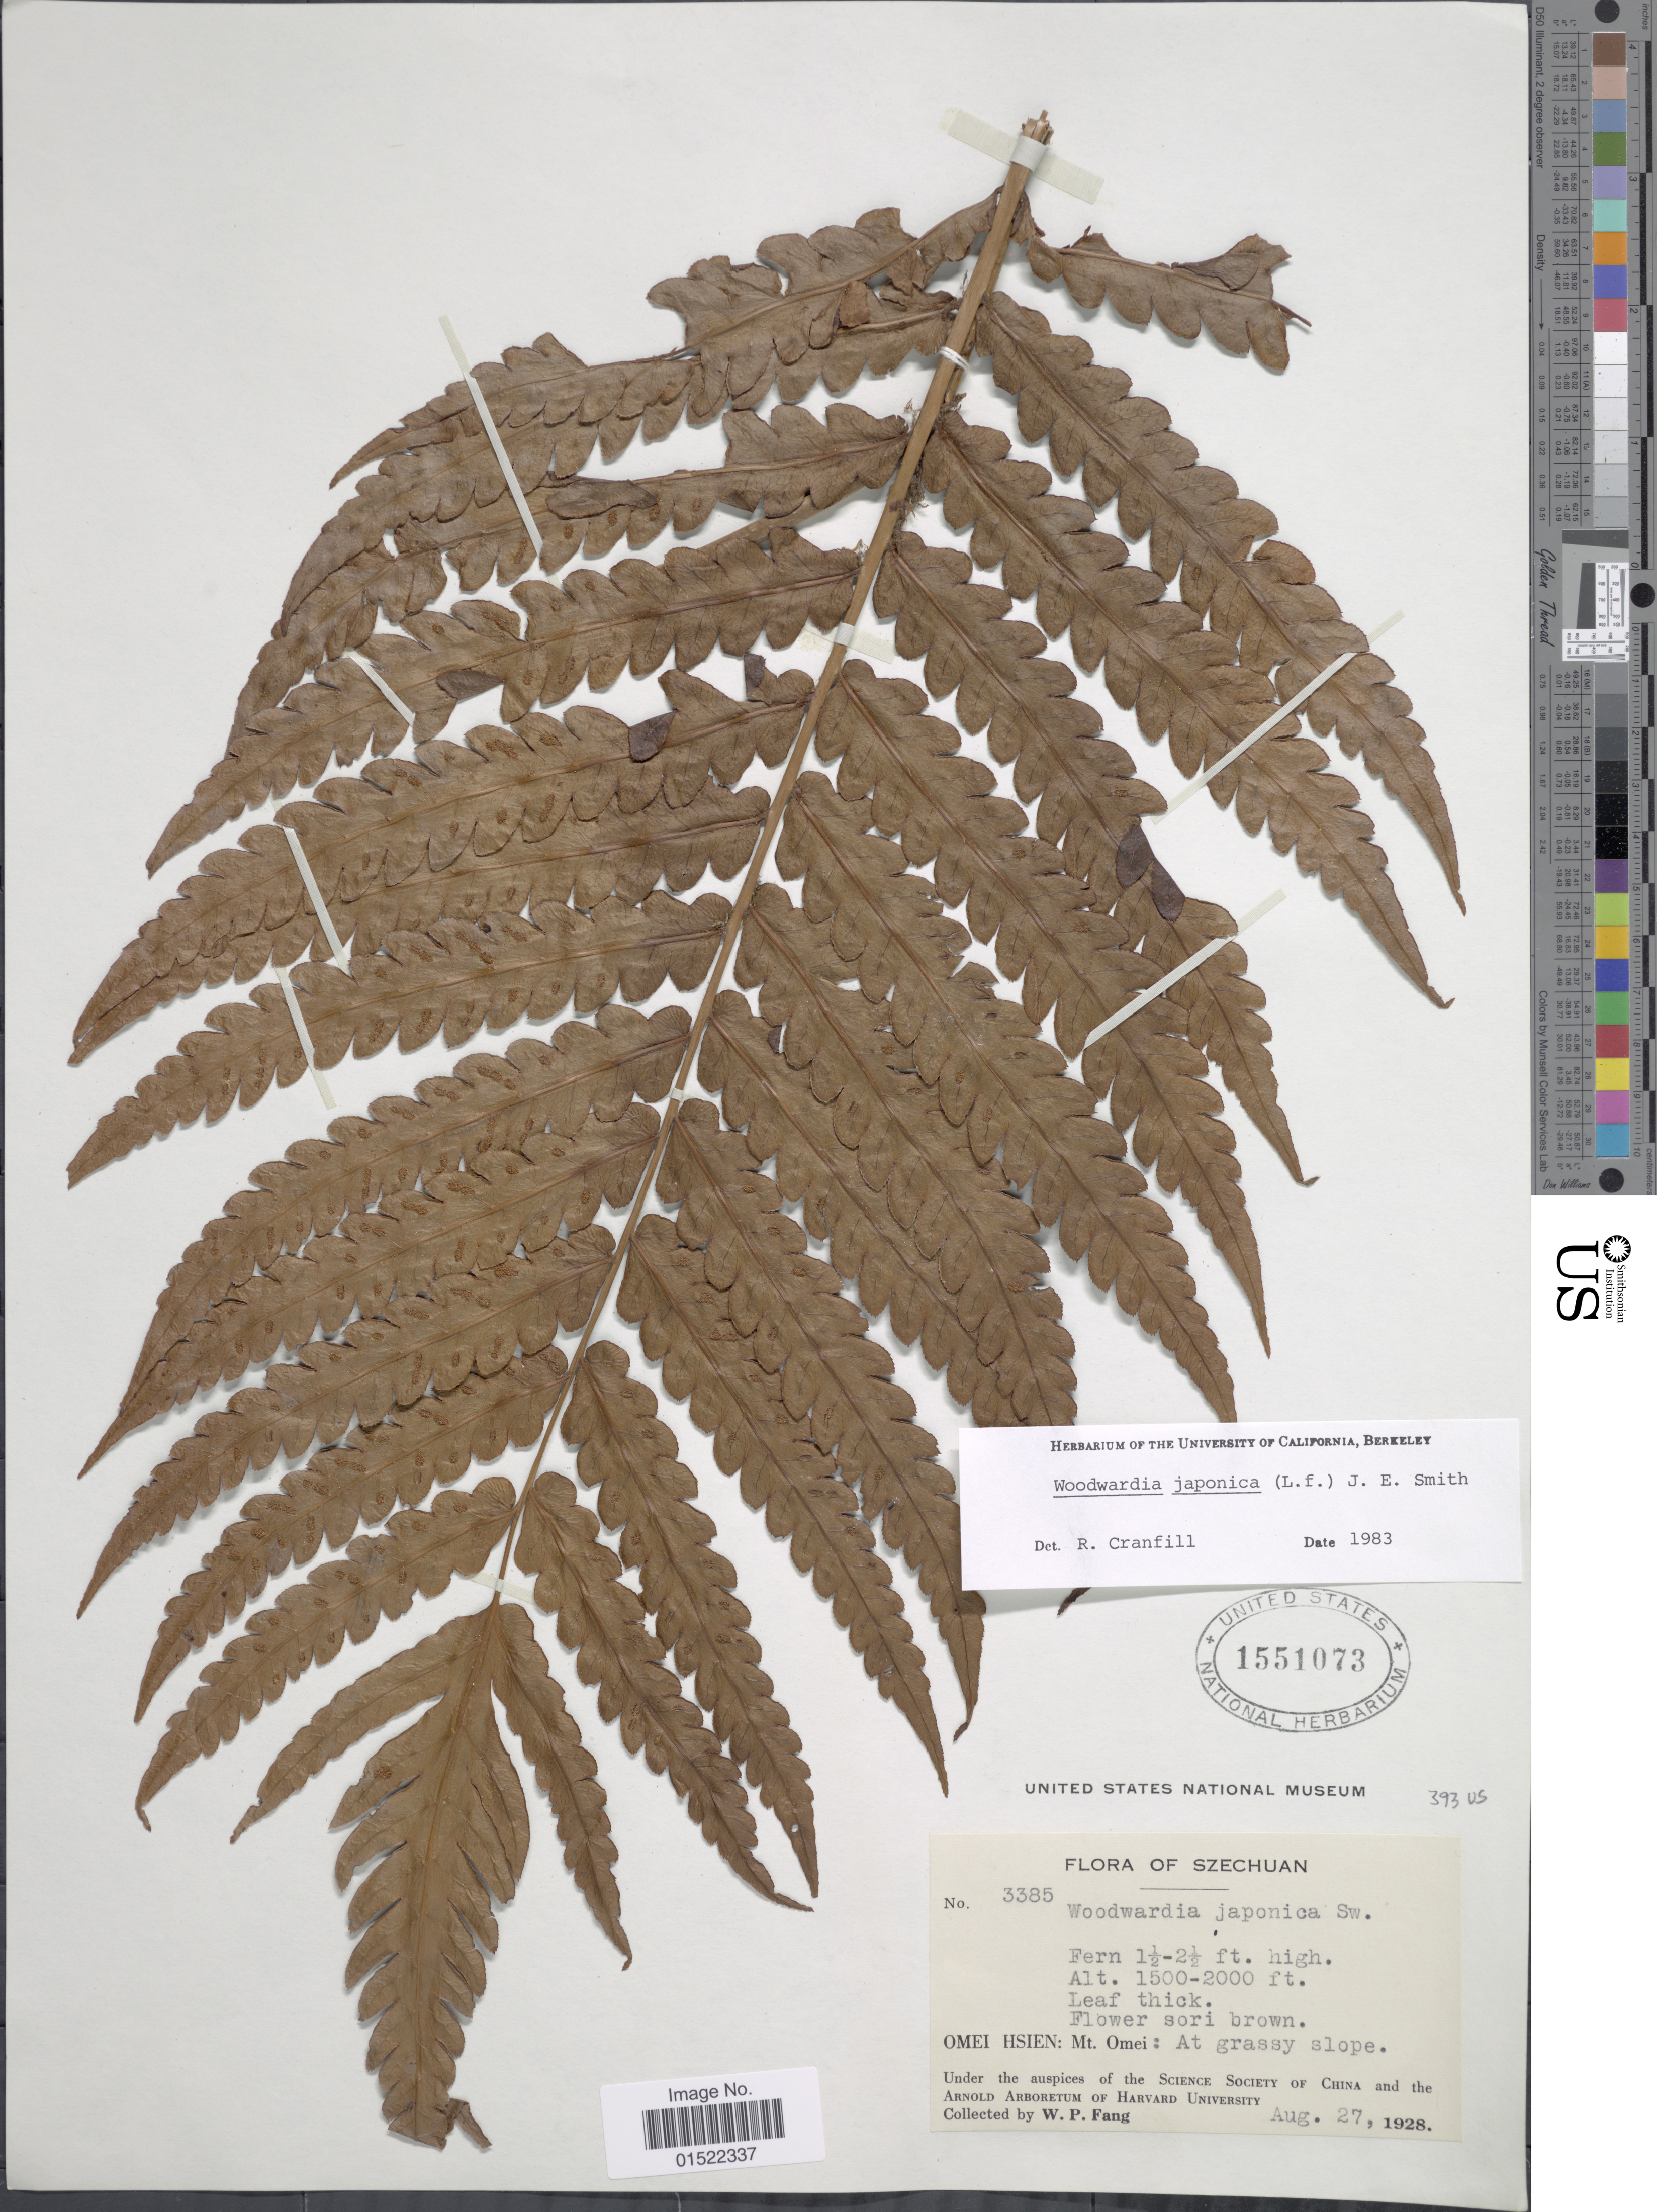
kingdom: Plantae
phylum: Tracheophyta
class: Polypodiopsida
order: Polypodiales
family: Blechnaceae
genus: Woodwardia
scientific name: Woodwardia japonica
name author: (L. f.) Sm.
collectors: W. P. Fang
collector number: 3385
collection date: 1928-08-27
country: China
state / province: Sichuan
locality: Szechuan, Omei Hsien: Mt. Omei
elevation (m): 457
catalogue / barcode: US 1551073